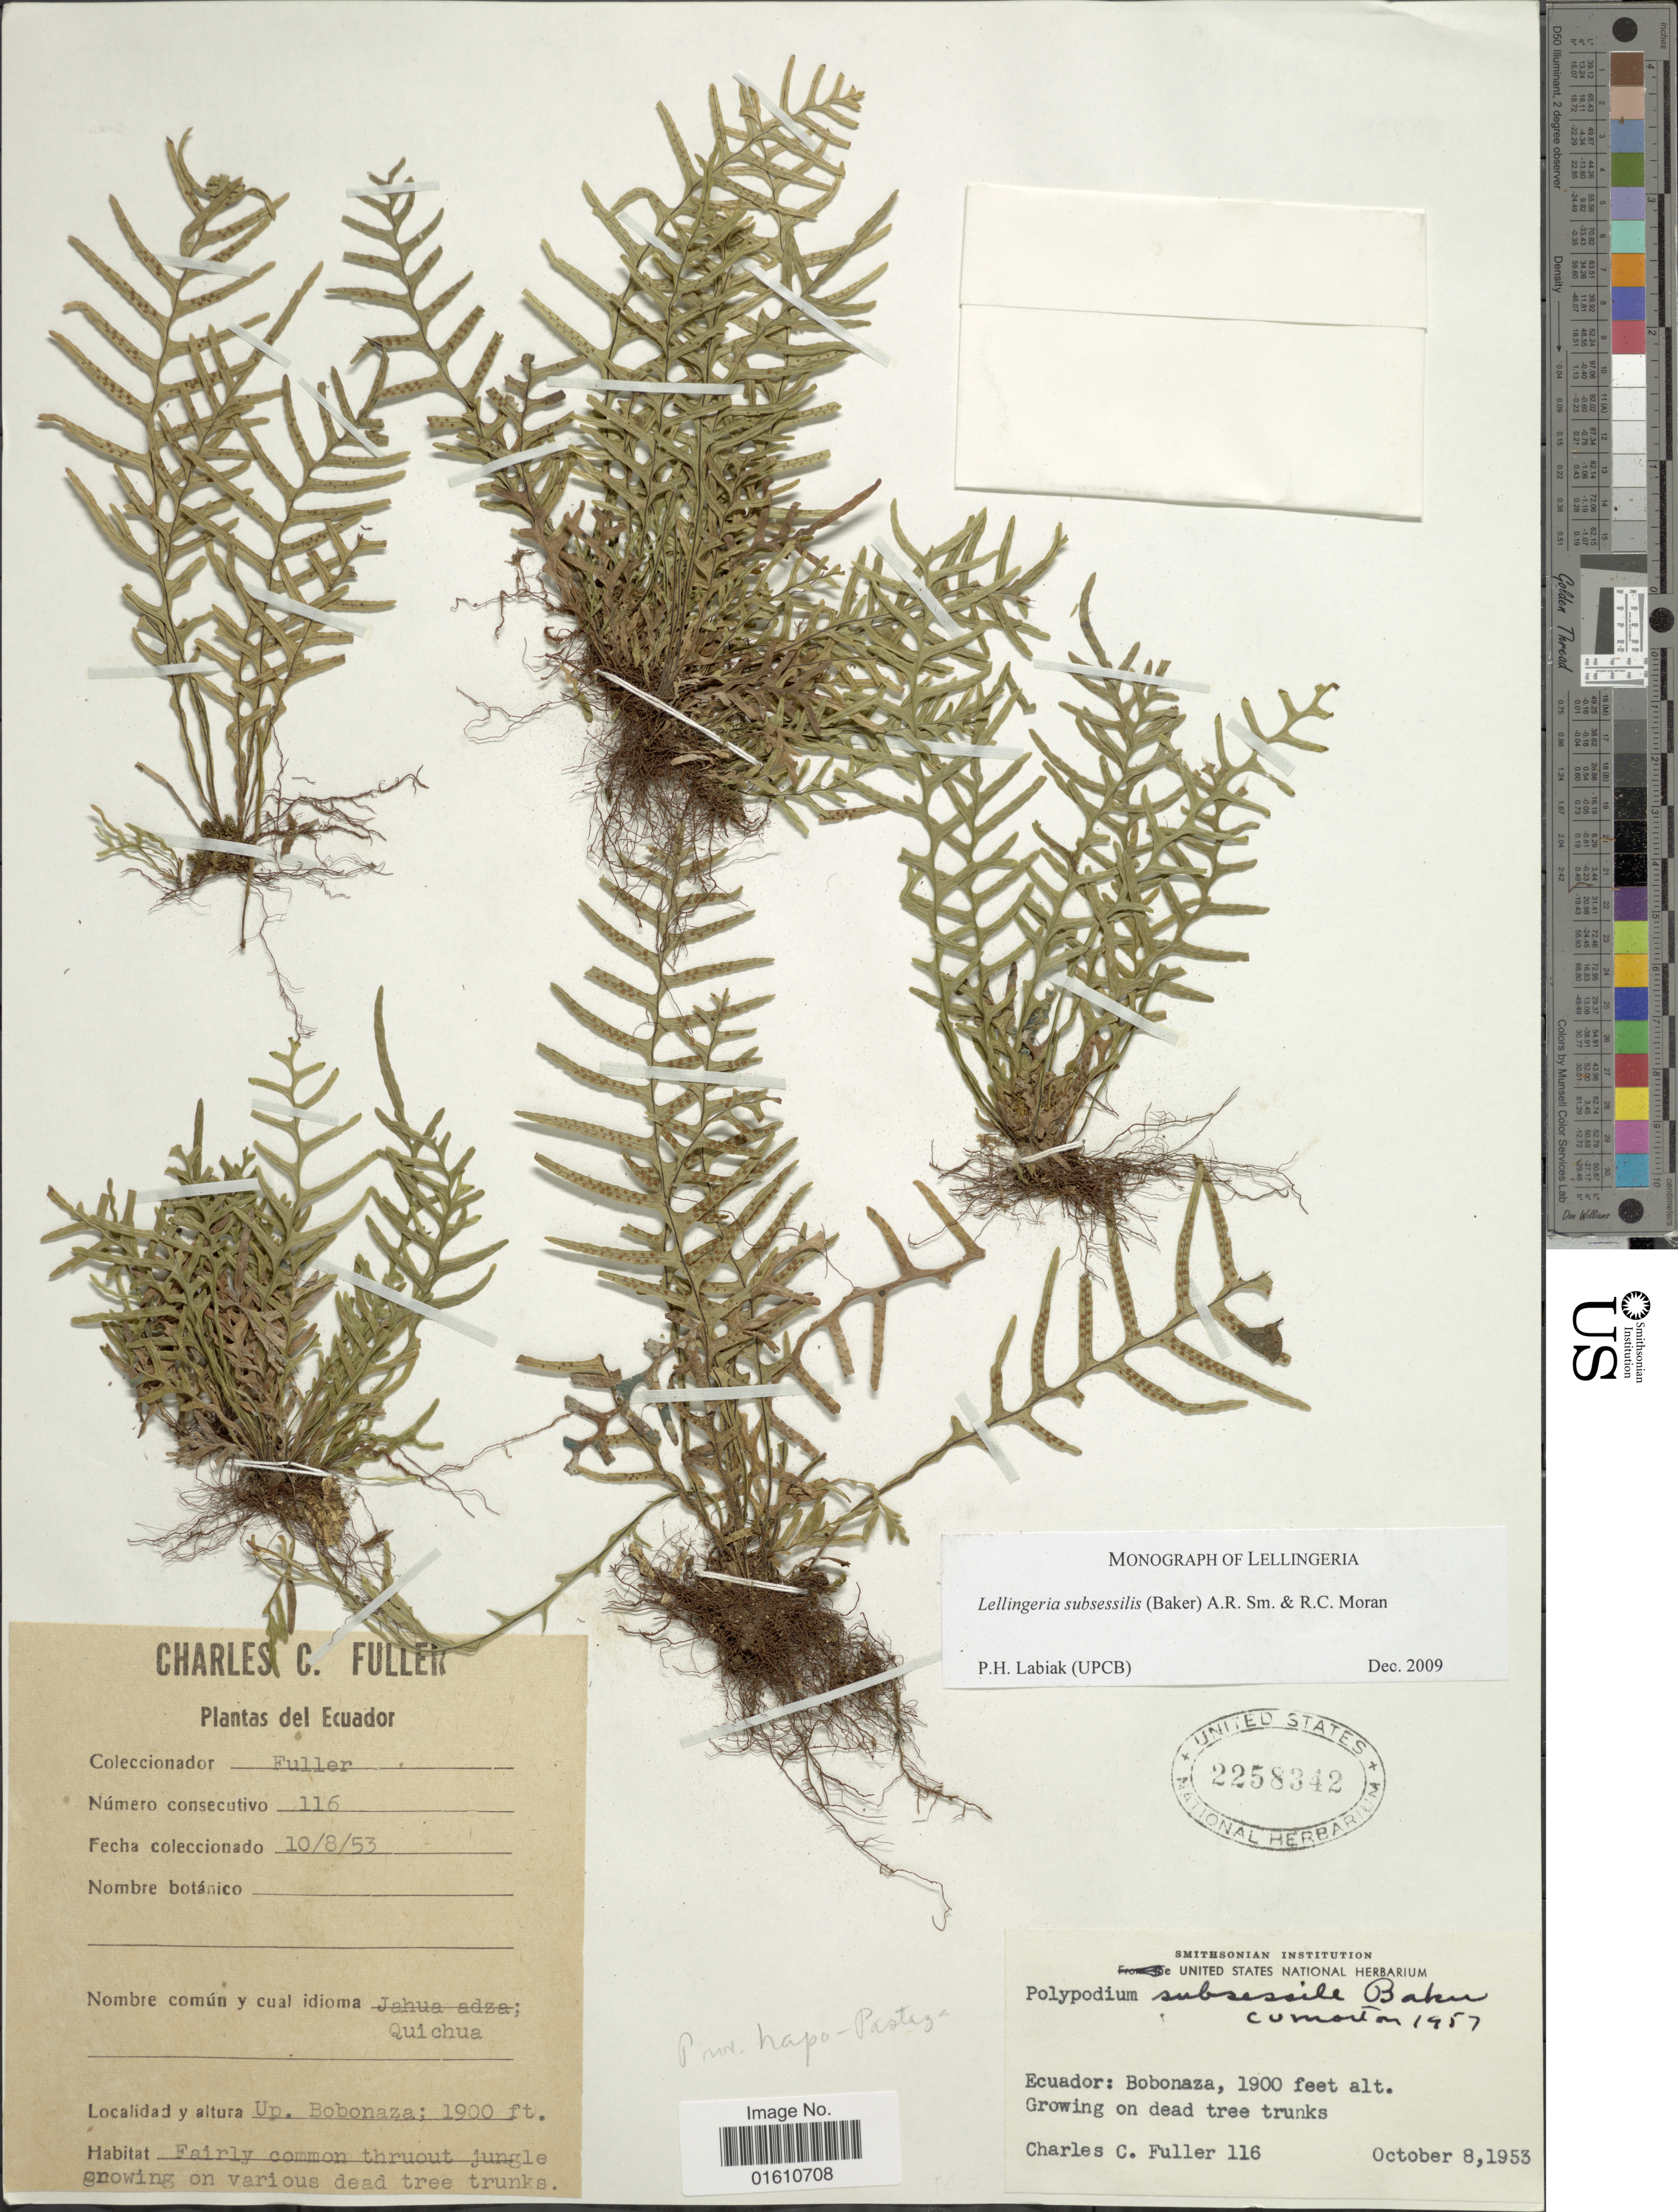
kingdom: Plantae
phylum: Tracheophyta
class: Polypodiopsida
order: Polypodiales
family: Polypodiaceae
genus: Lellingeria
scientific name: Lellingeria subsessilis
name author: (Baker) A.R. Sm. & R.C. Moran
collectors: C. Fuller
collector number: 116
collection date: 1953-10-08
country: Ecuador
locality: Ecuador: Bobonaza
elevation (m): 579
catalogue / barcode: US 2258342